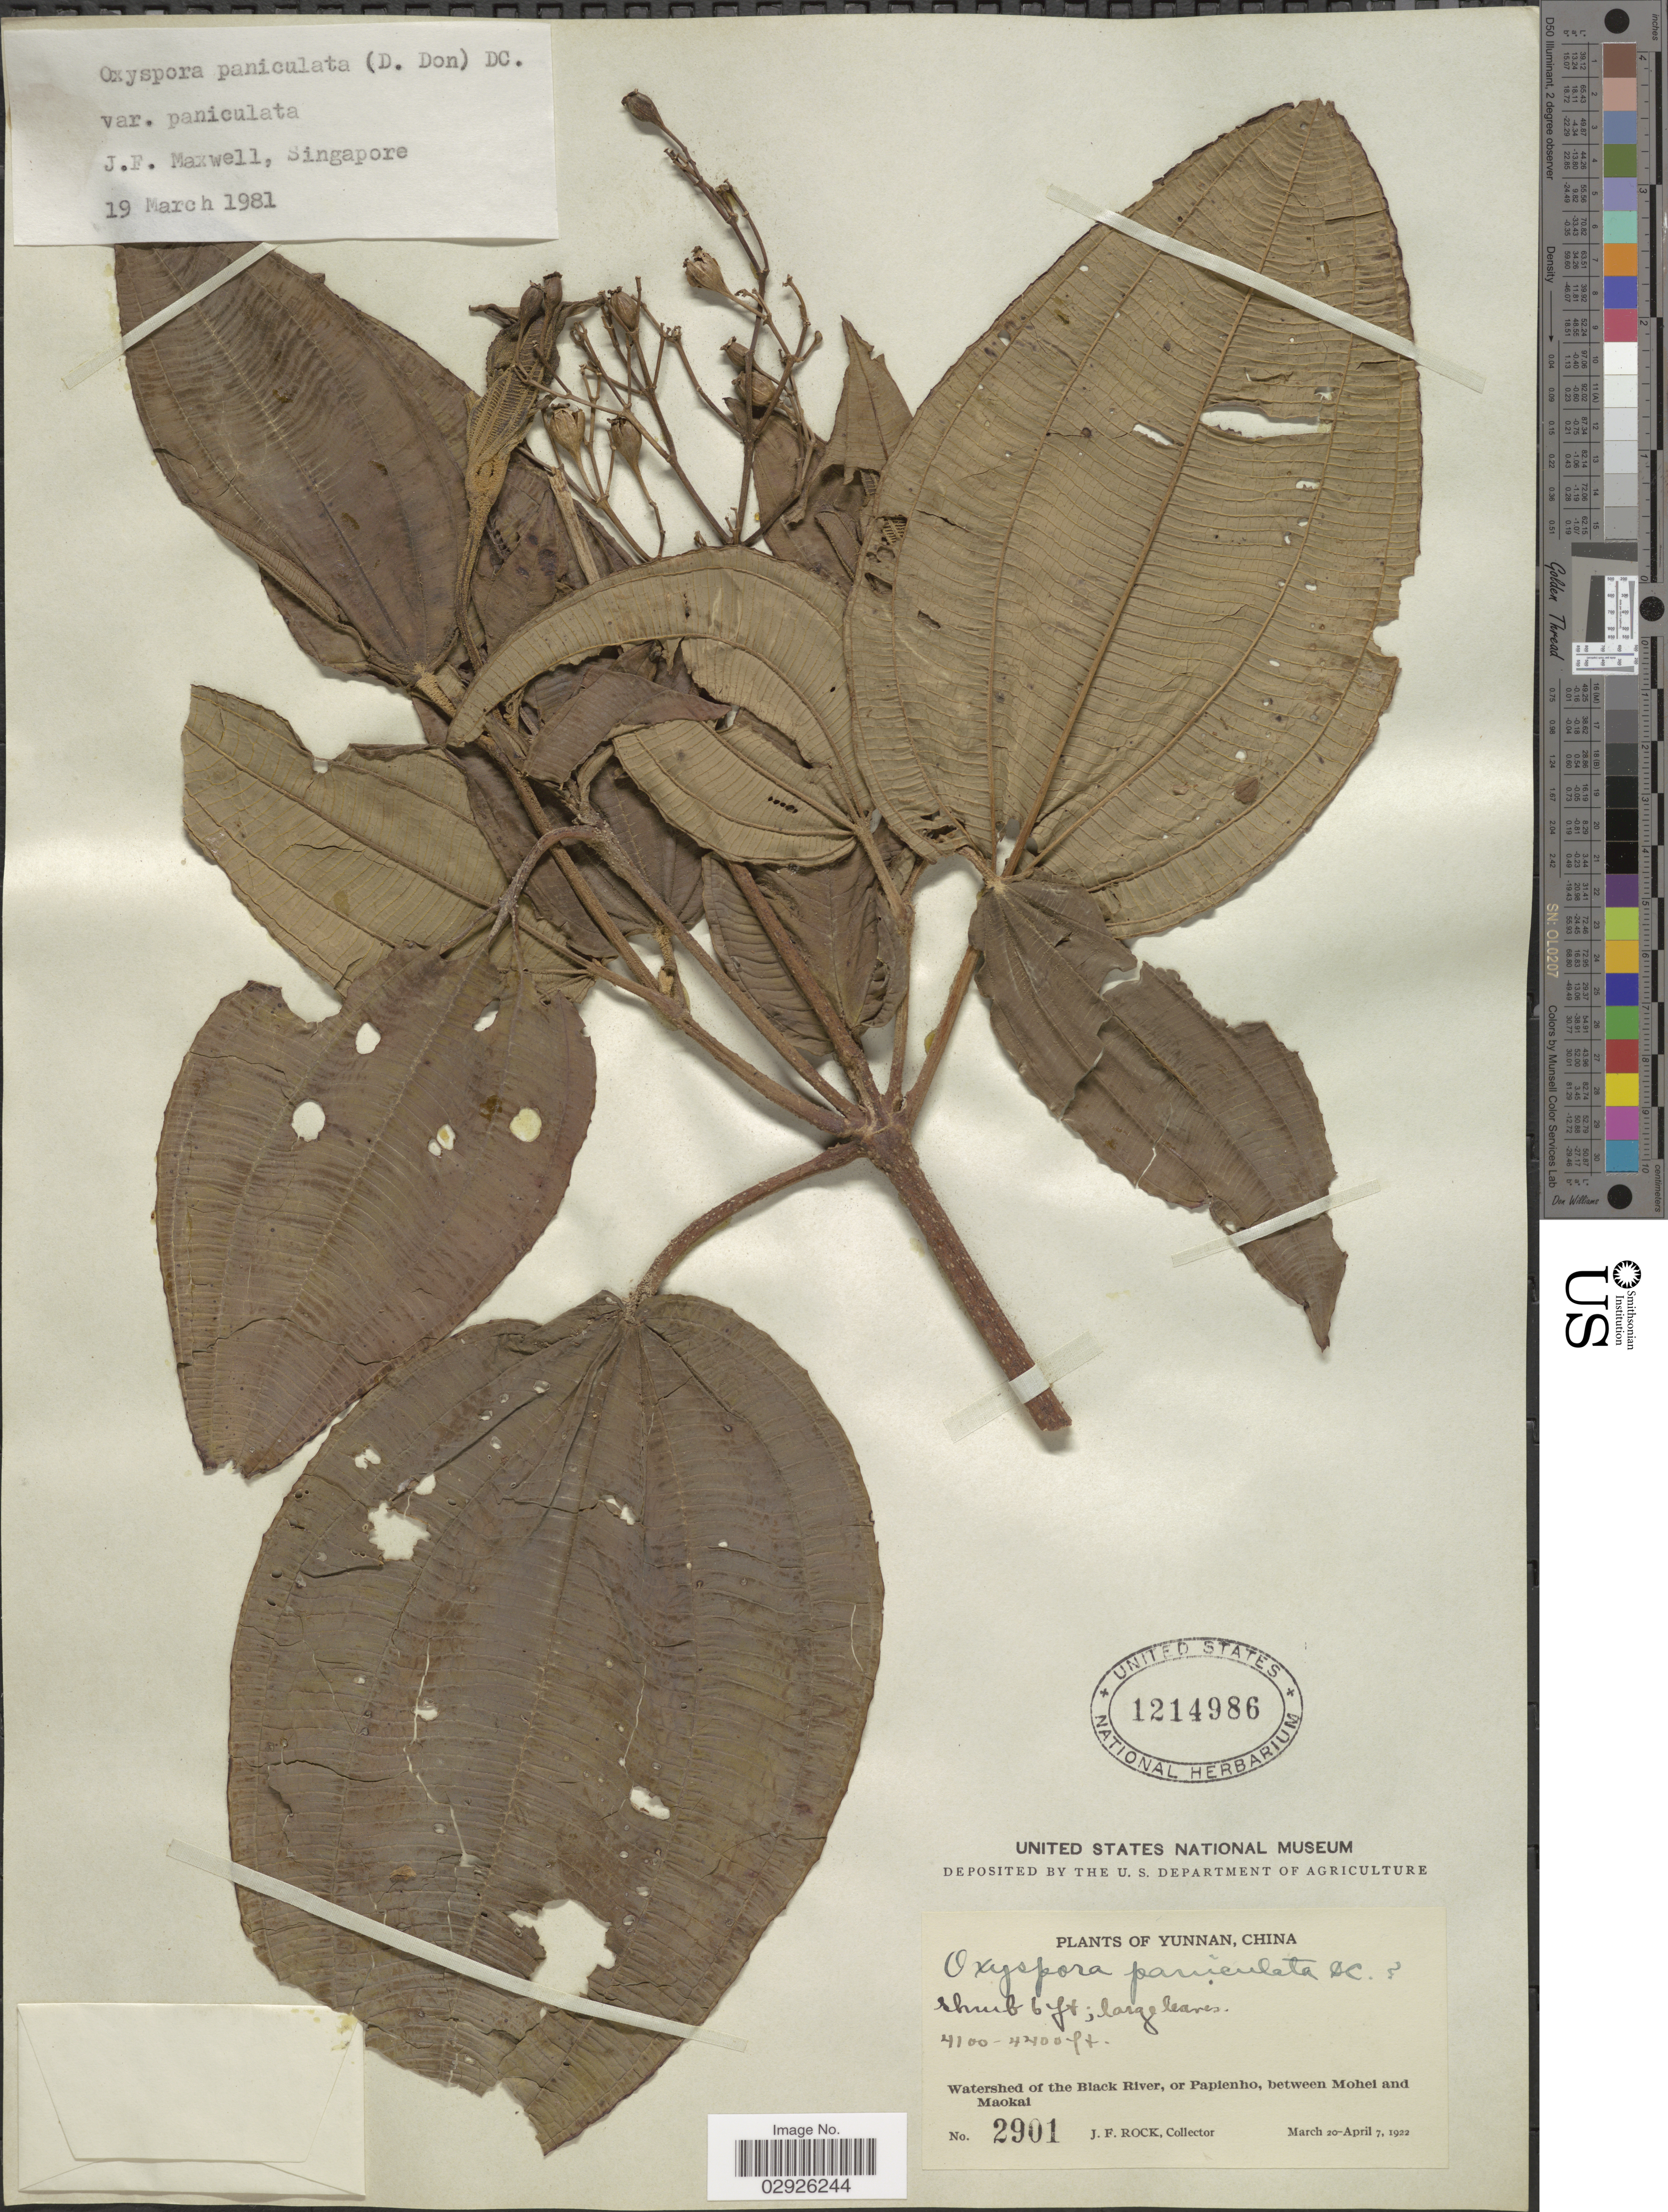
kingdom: Plantae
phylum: Tracheophyta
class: Magnoliopsida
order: Myrtales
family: Melastomataceae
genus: Oxyspora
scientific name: Oxyspora paniculata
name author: (D. Don) DC.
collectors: J. Rock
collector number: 2901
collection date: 1922-03-20/1922-04-07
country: China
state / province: Yunnan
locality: Watershed of the Black River, or Papienho, between Mohei and Maokai.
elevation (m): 1250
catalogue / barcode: US 1214986